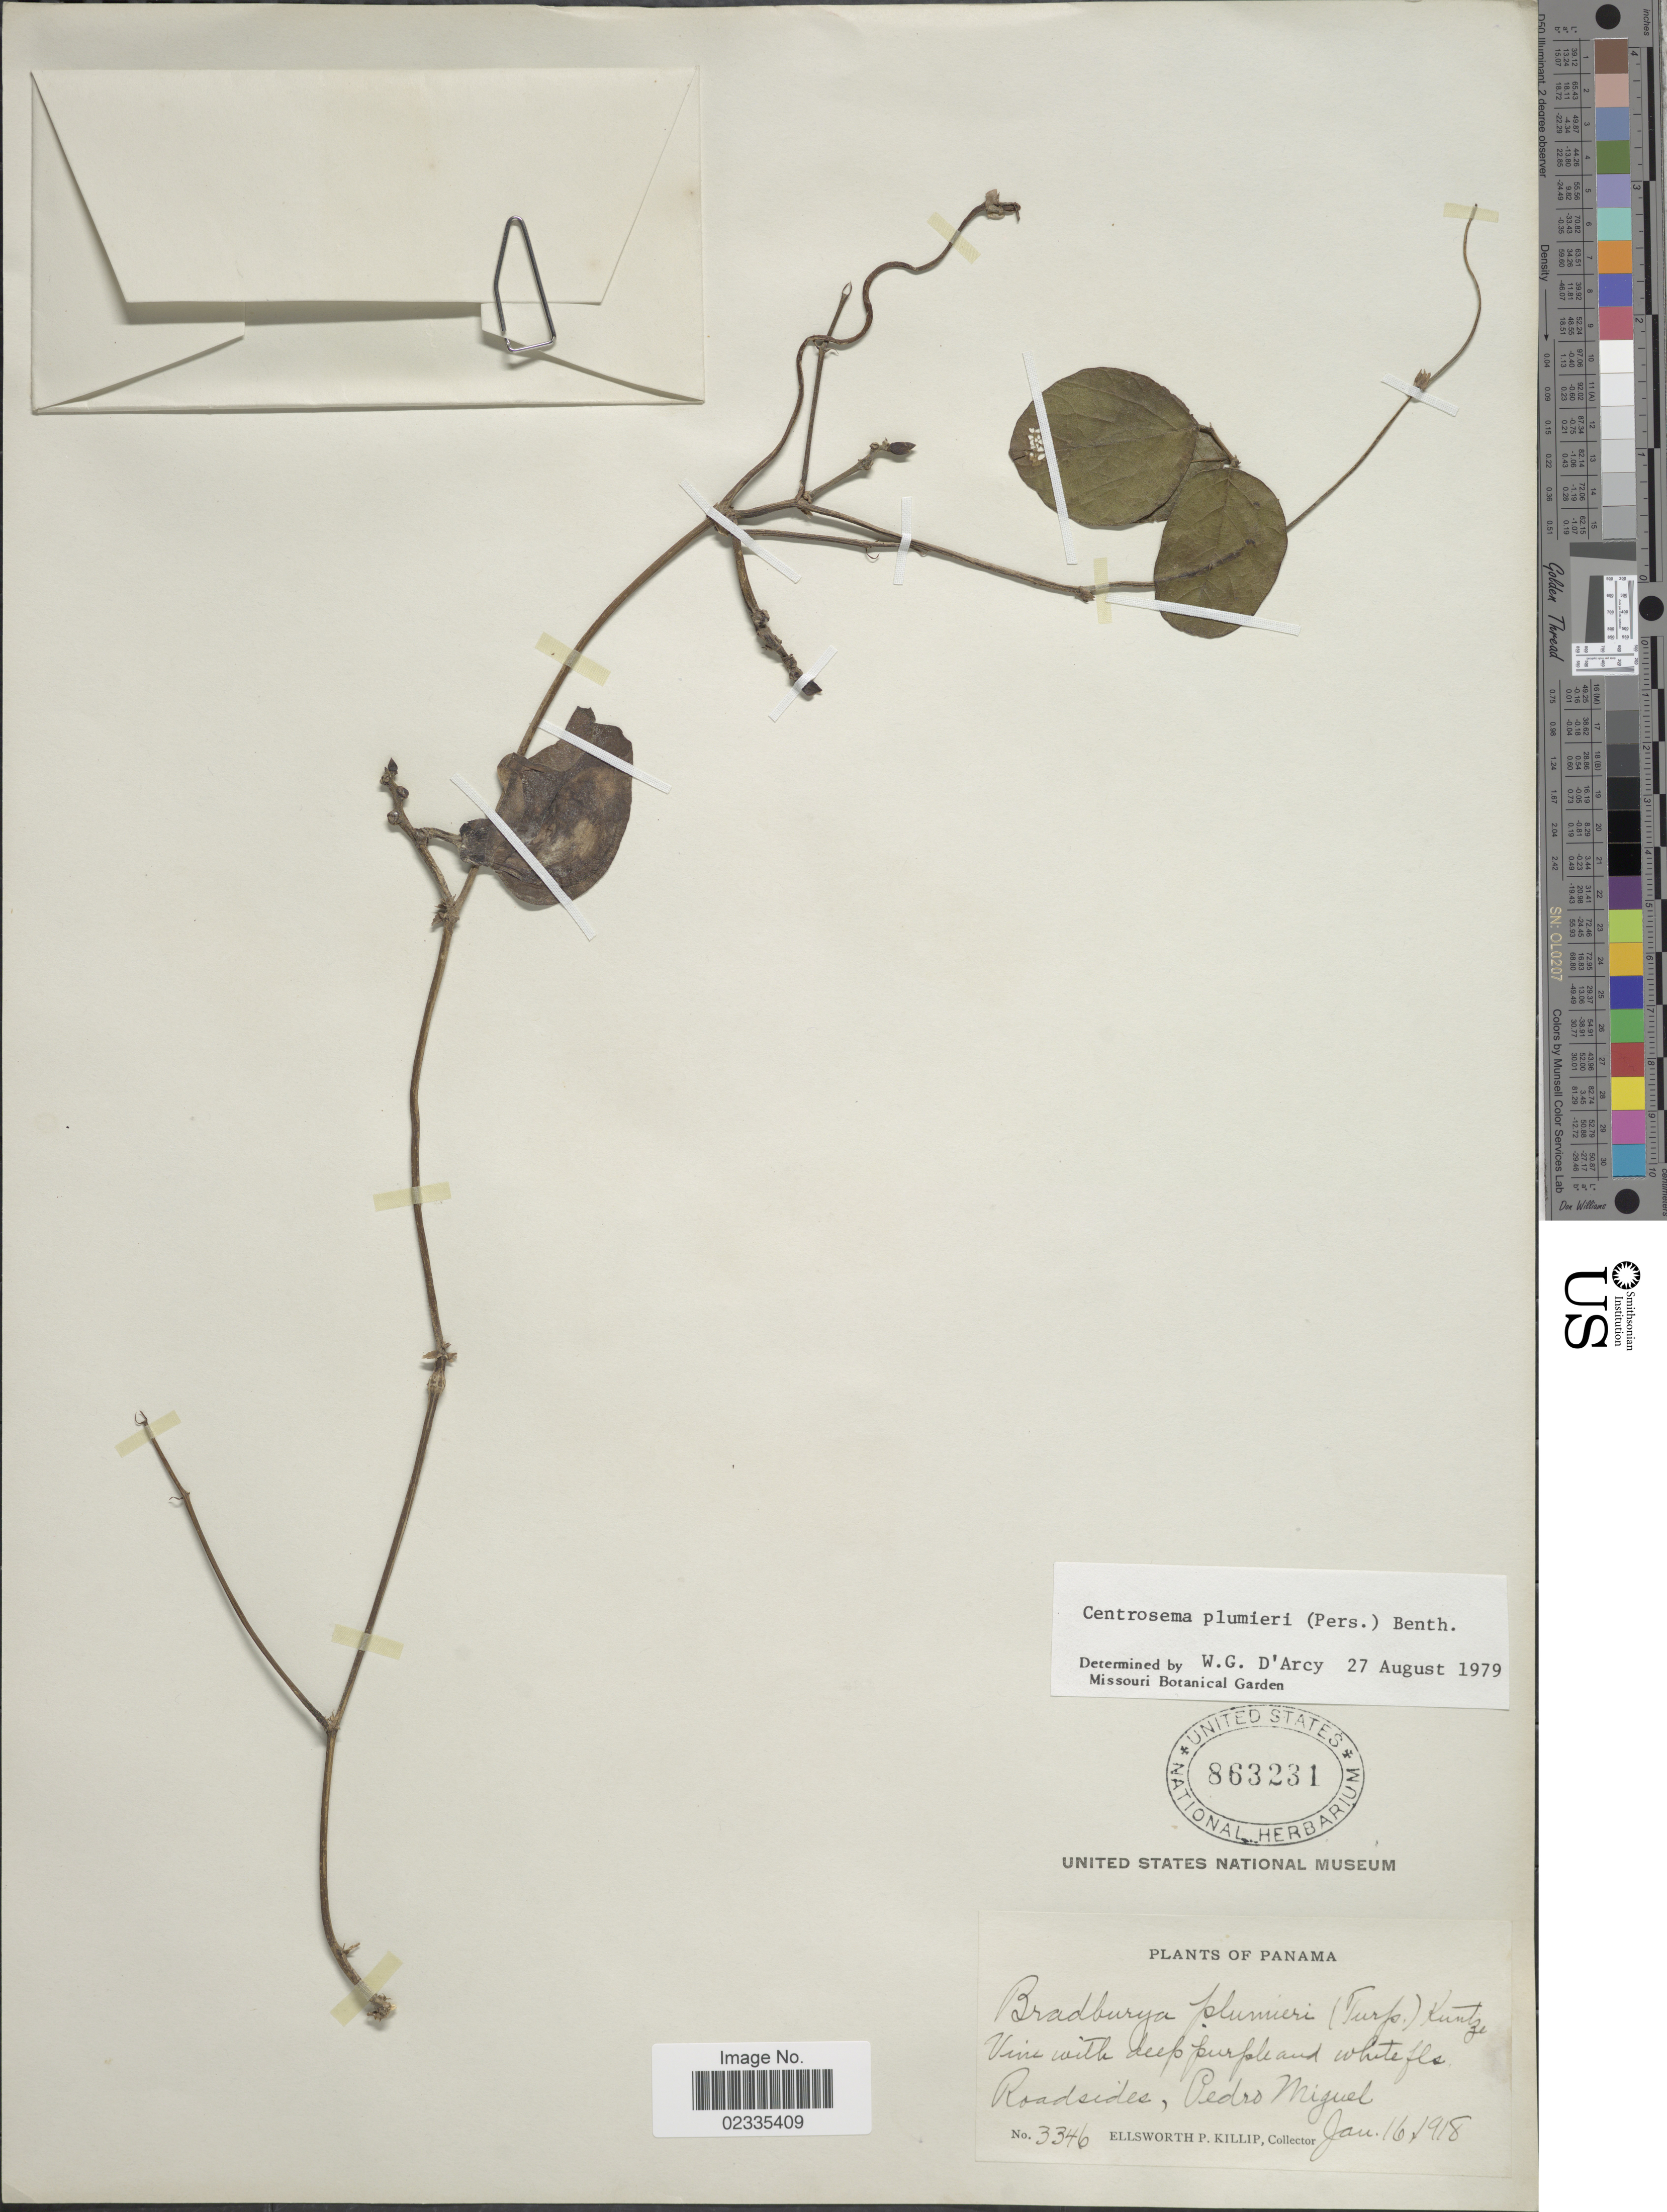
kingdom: Plantae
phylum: Tracheophyta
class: Magnoliopsida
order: Fabales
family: Fabaceae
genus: Centrosema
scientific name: Centrosema plumieri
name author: (Turpin ex Pers.) Benth.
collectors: E. P. Killip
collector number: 3346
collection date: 1918-01-16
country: Panama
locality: Roadside, Pedro Miguel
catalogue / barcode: US 863231